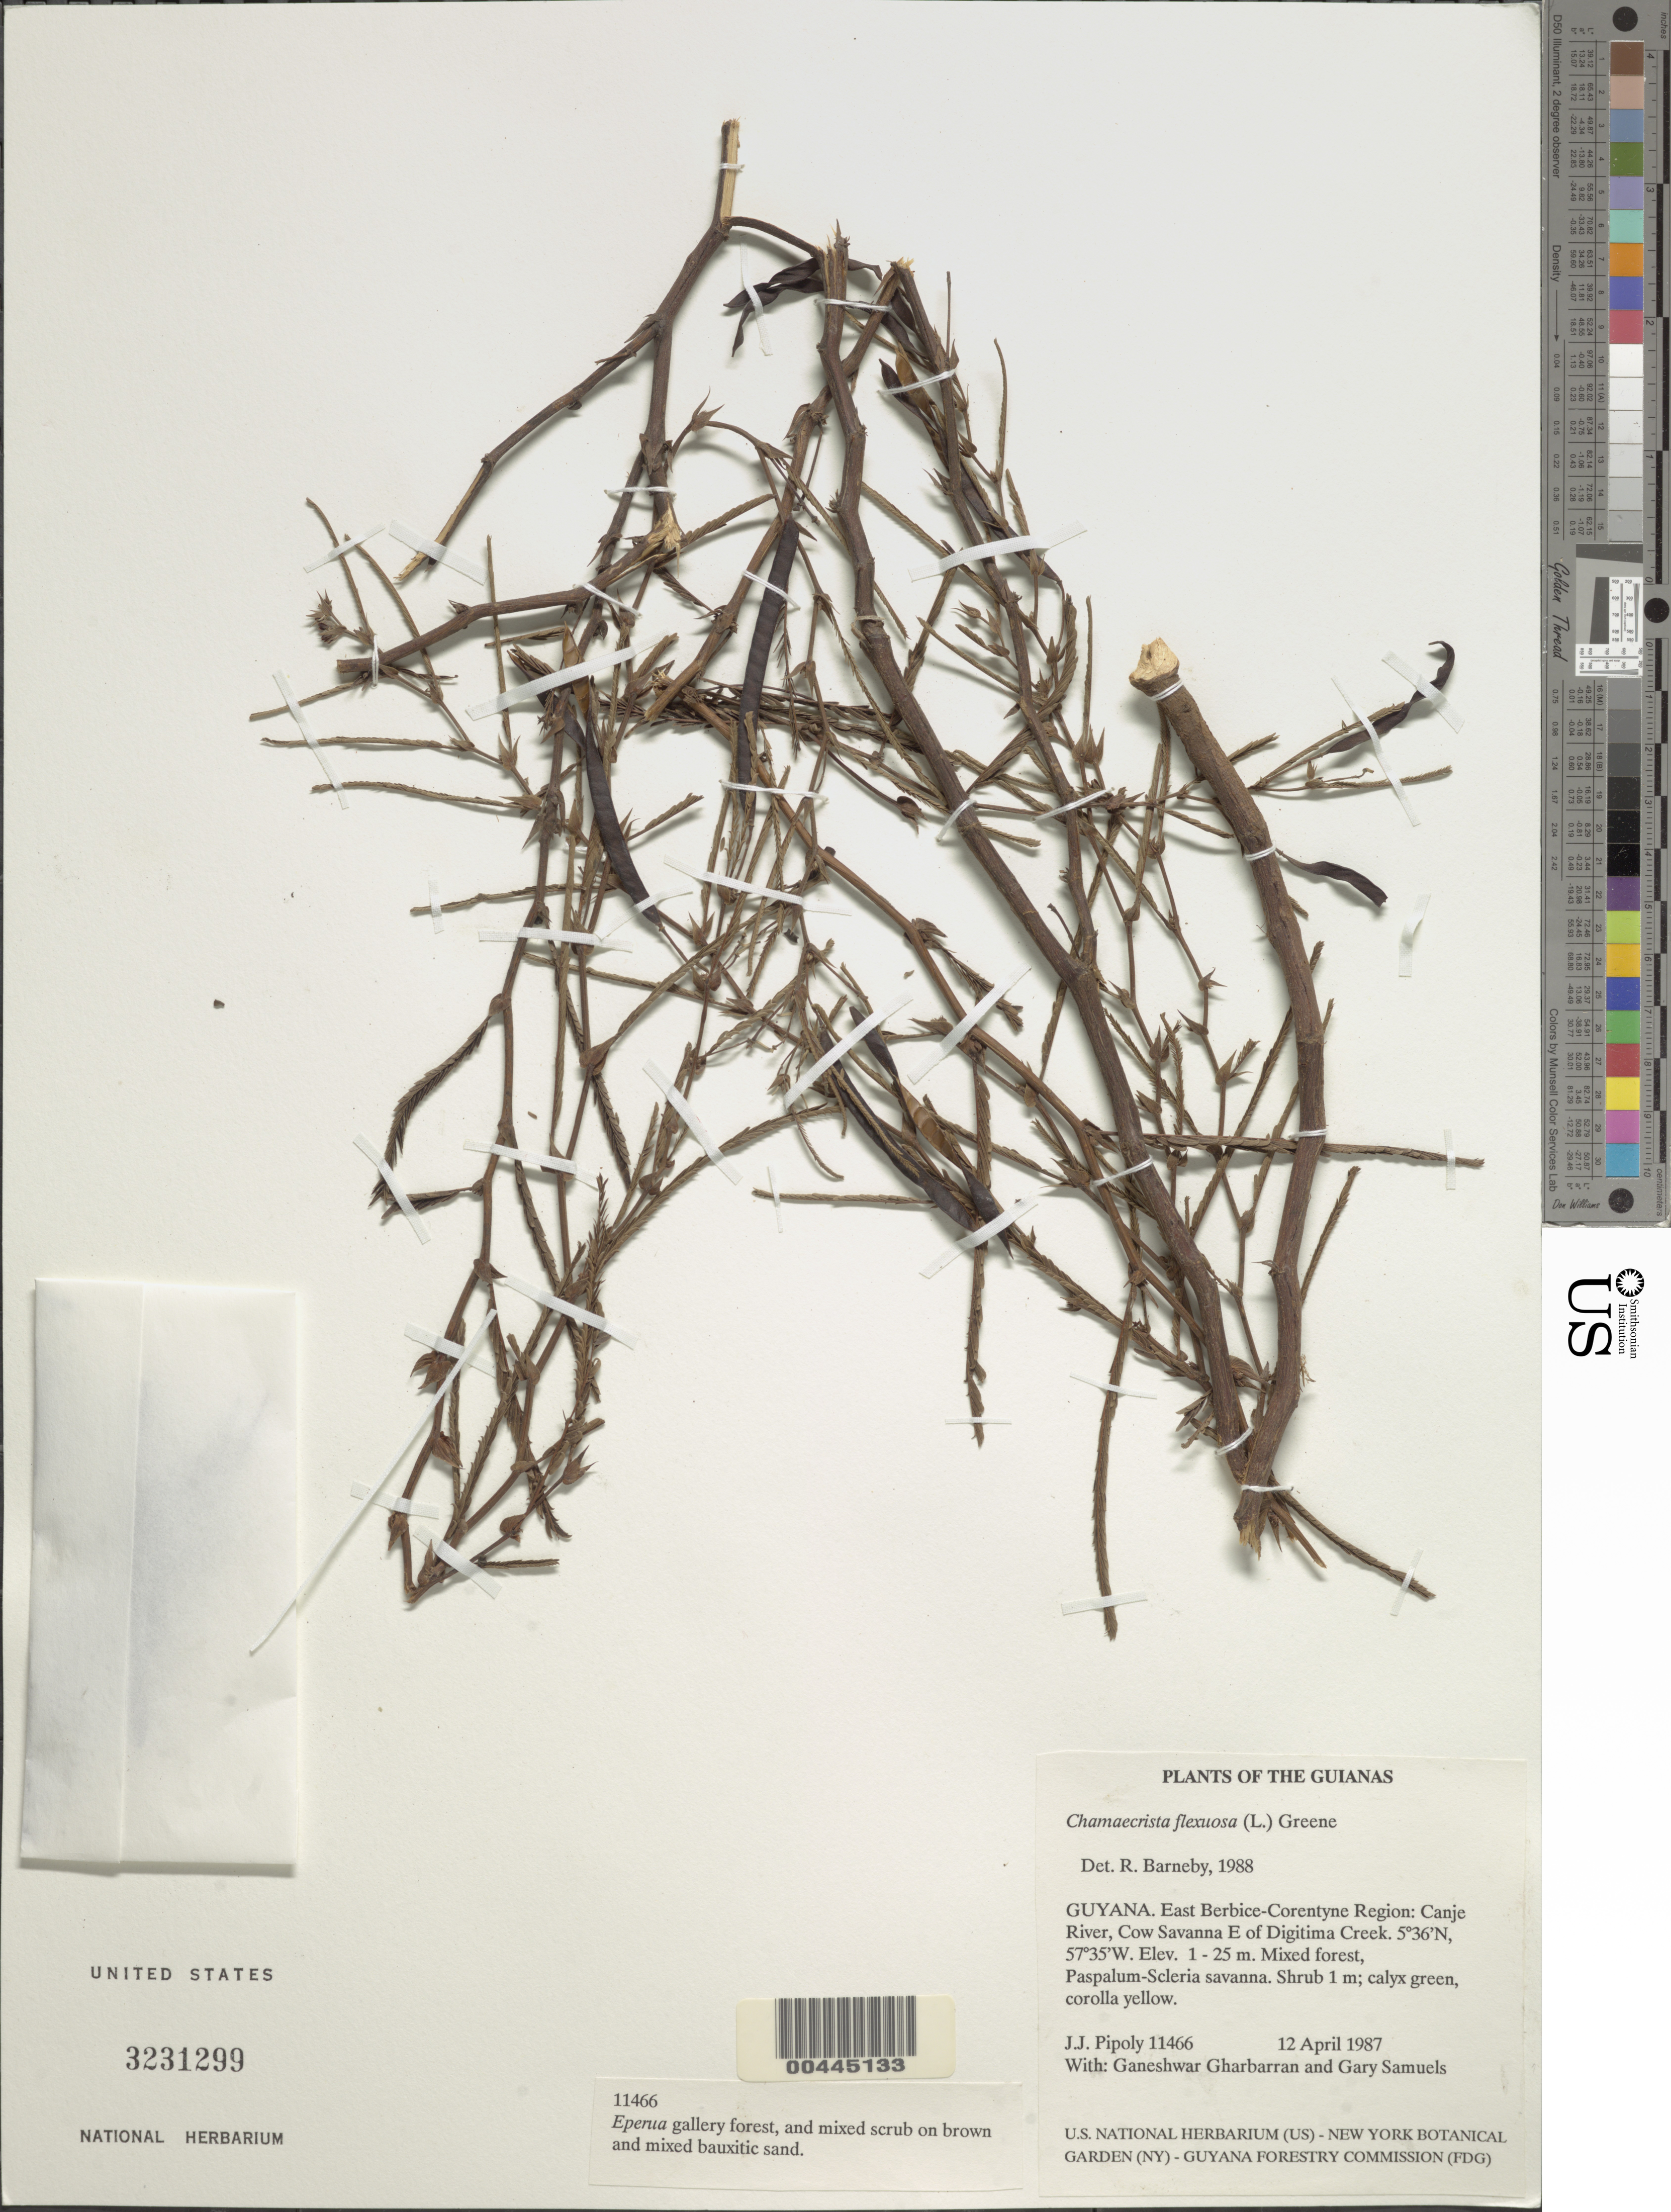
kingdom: Plantae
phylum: Tracheophyta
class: Magnoliopsida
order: Fabales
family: Fabaceae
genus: Chamaecrista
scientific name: Chamaecrista flexuosa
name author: (L.) Greene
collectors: J. J. Pipoly, G. Gharbarran & G. Samuels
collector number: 11466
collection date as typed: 12 Apr 1987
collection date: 1987-04-12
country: Guyana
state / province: E. Berbice-Corentyne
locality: Canje river, Cow Savanna E of Digitima Creek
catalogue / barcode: US 3231299